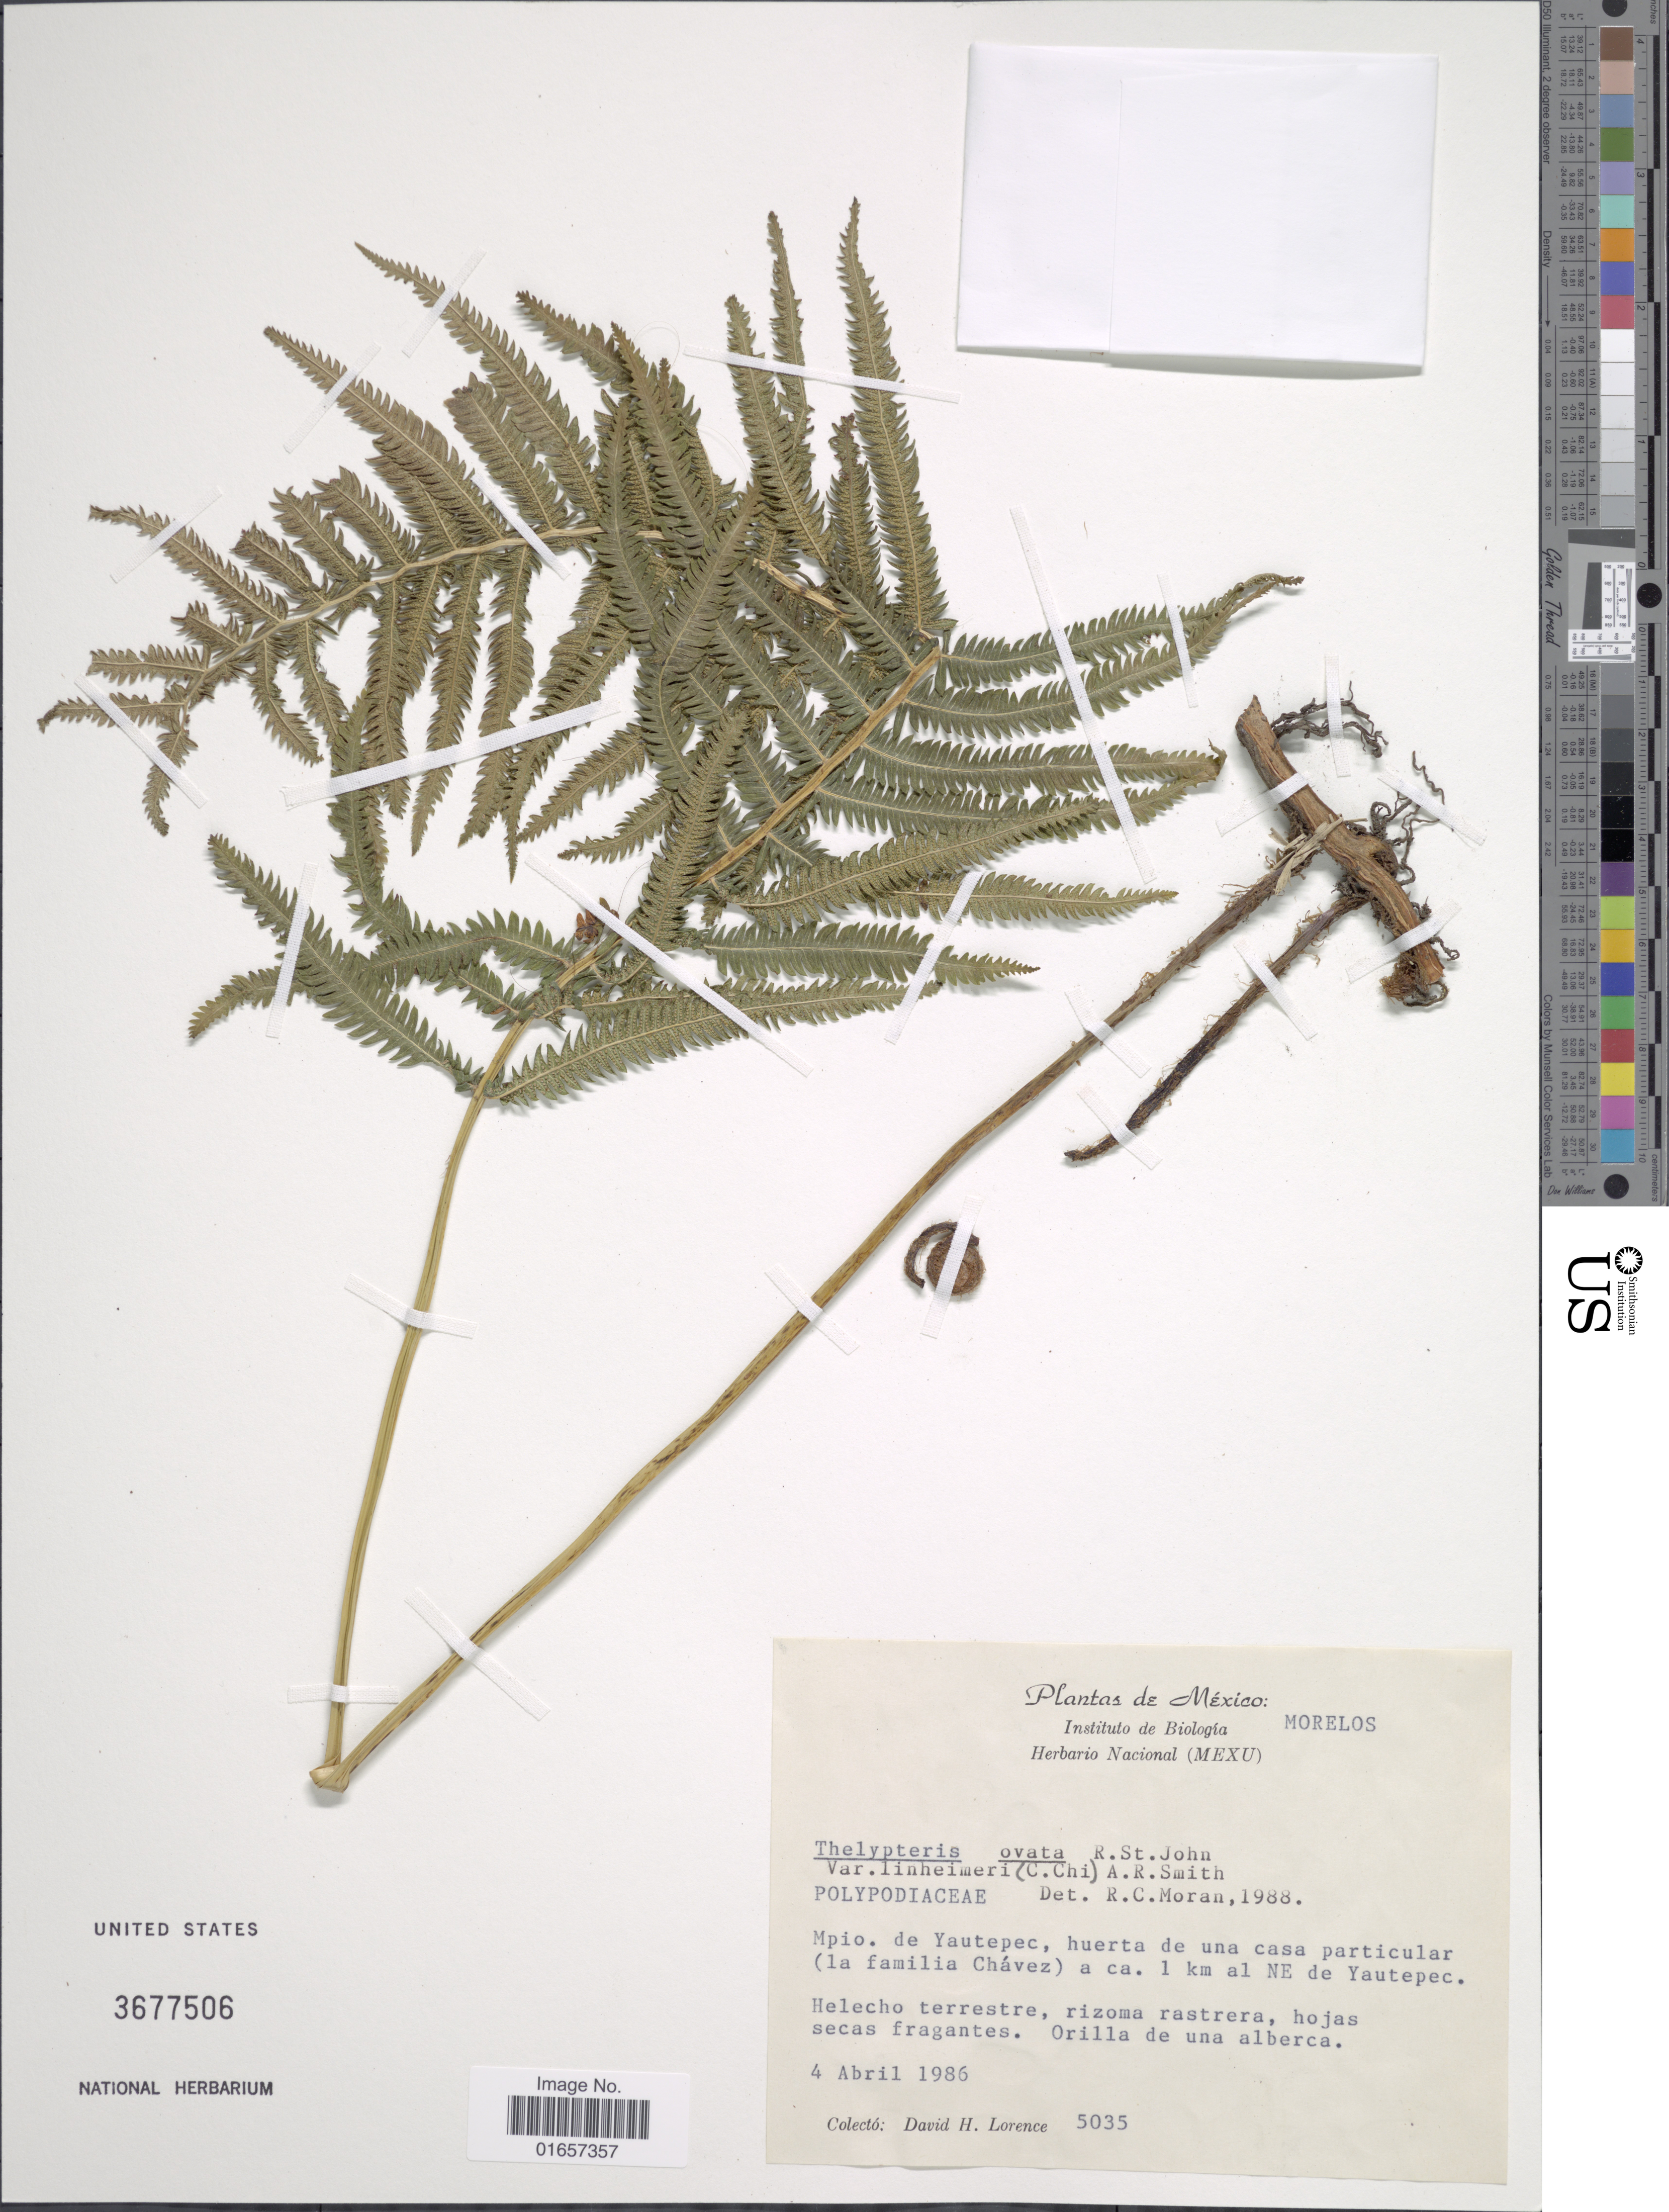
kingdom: Plantae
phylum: Tracheophyta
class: Polypodiopsida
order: Polypodiales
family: Thelypteridaceae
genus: Christella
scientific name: Christella ovata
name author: (R.P. St. John) Á. Löve & D. Löve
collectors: D. Lorence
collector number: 5035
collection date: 1986-04-04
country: Mexico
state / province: Morelos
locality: Mexico, Mpio. de Yautepec, huerta de una casa particular (la familia Chávez) a ca. 1 km al NE de Yautepec, Helecho terrestre, rizoma rastrera, hojas secas fragantes. Oriila de una alberca.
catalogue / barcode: US 3677506